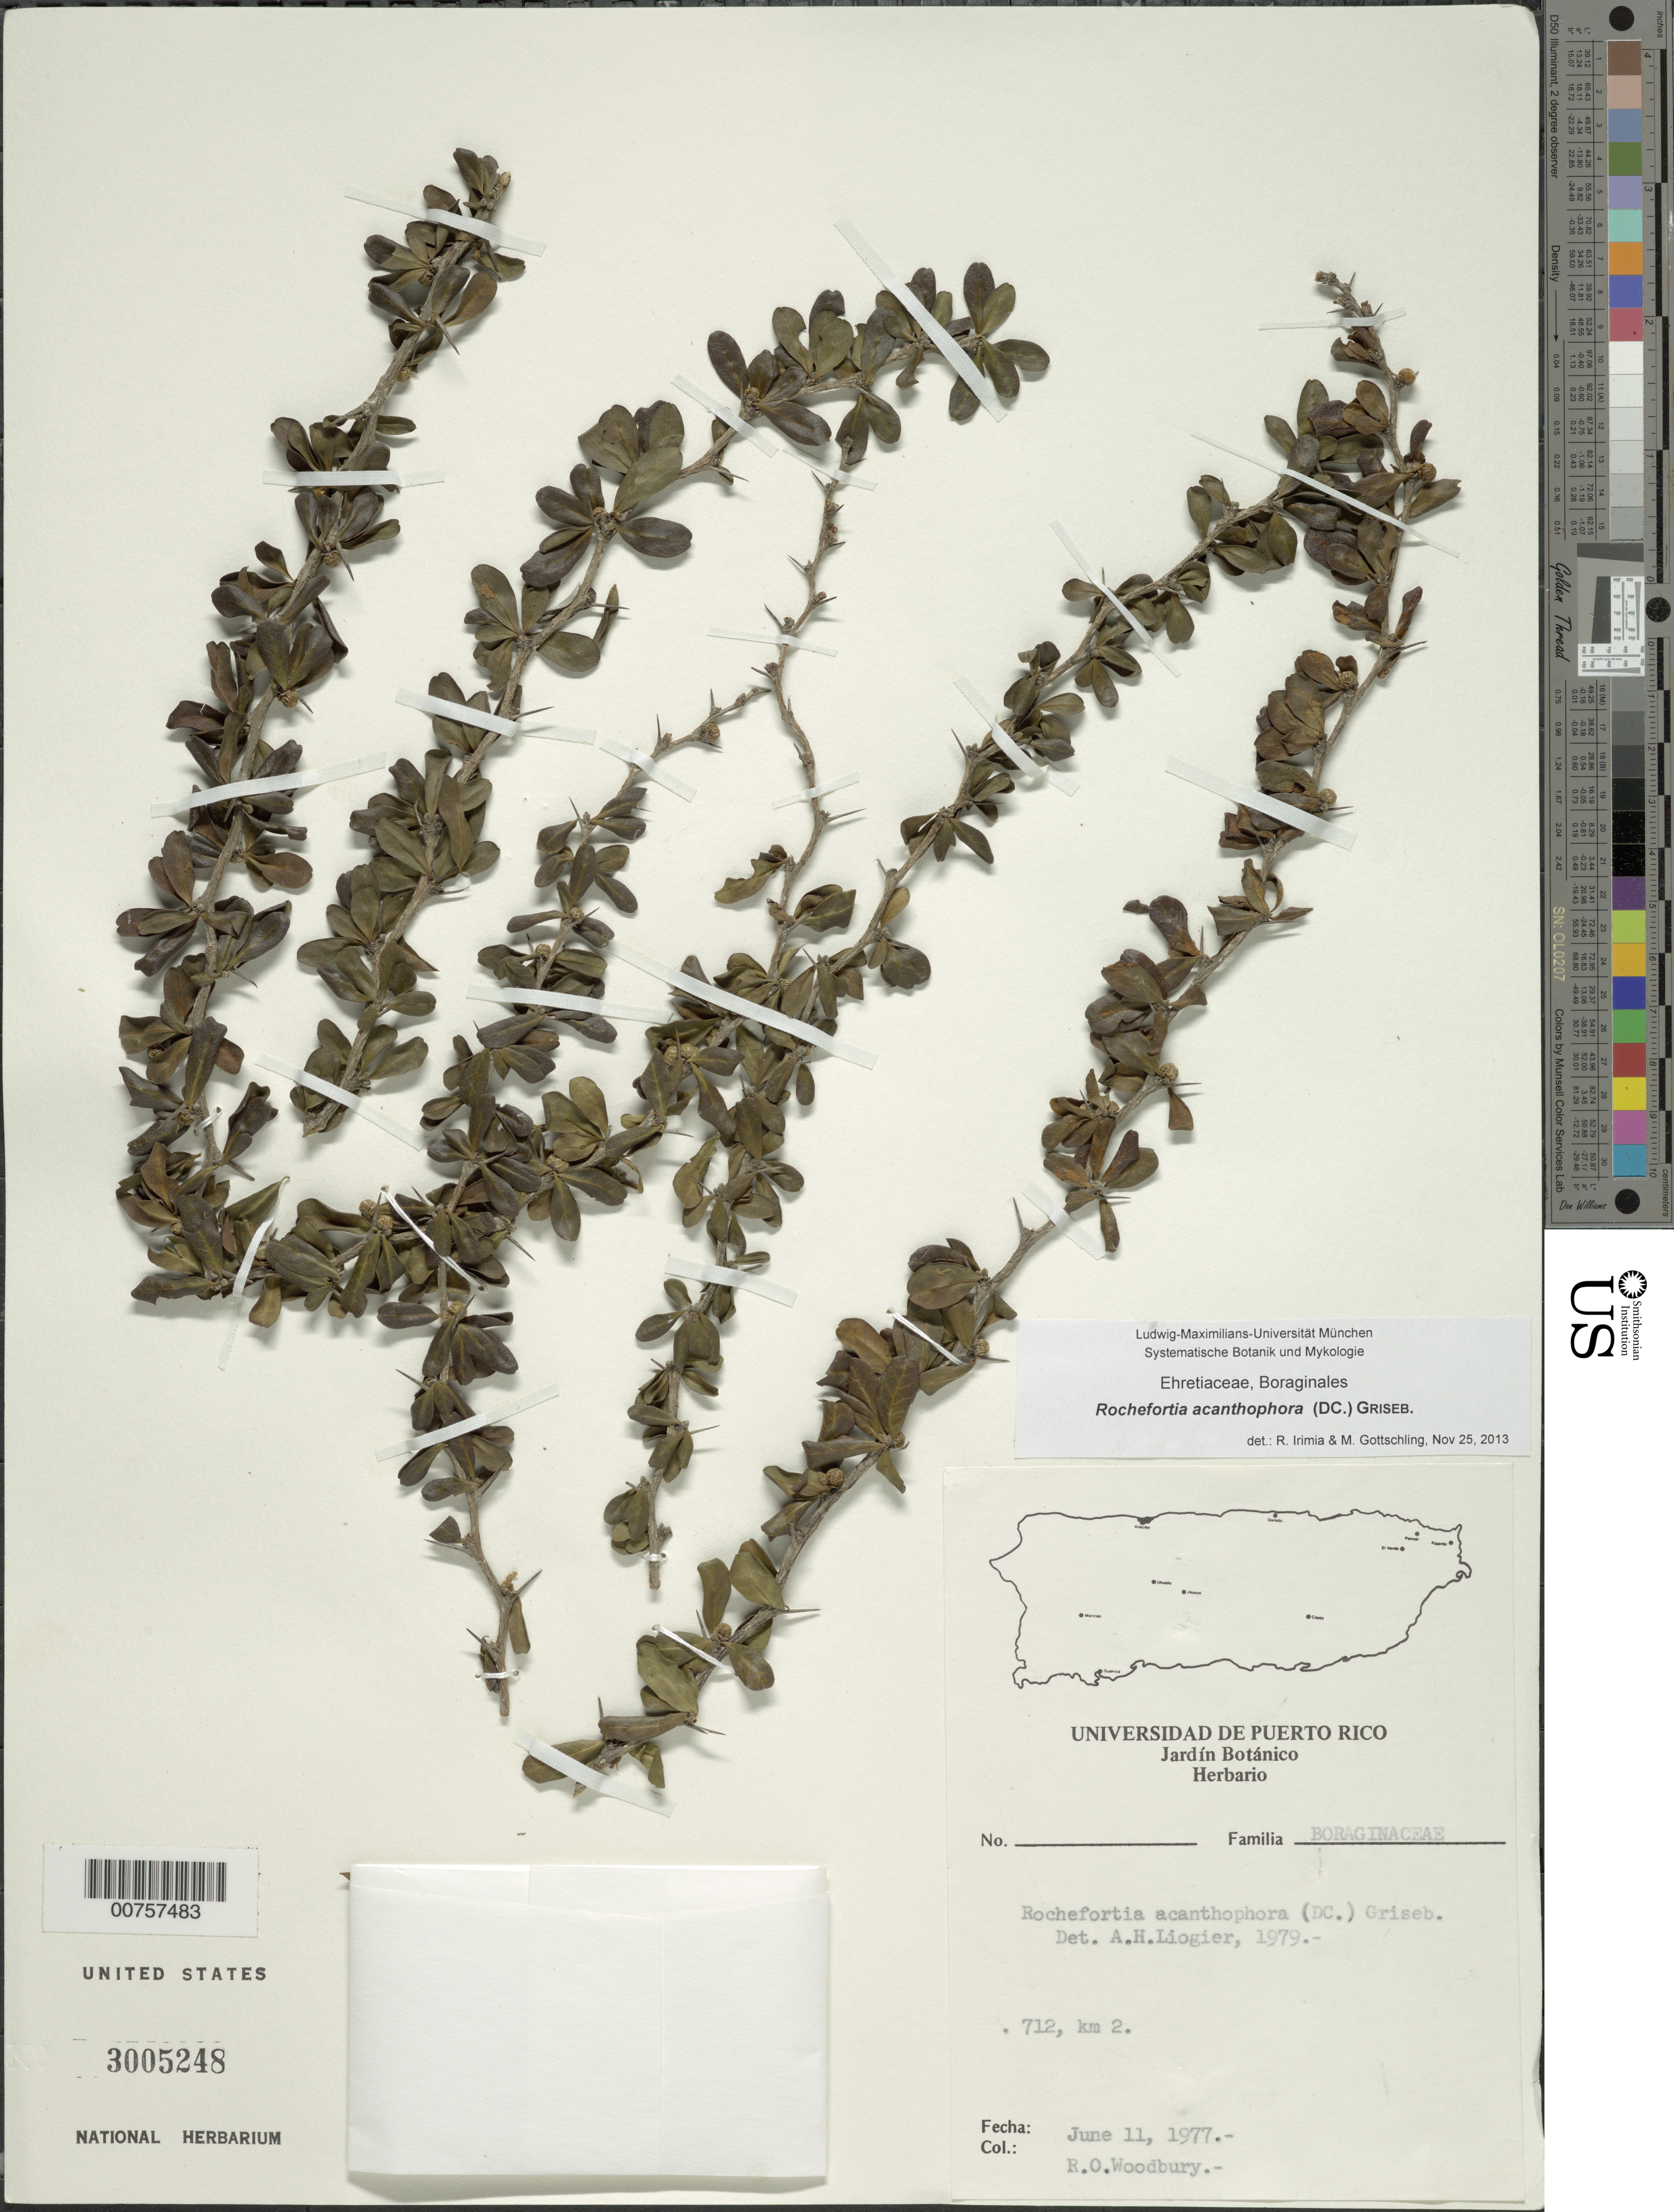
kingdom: Plantae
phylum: Tracheophyta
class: Magnoliopsida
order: Boraginales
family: Ehretiaceae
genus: Rochefortia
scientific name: Rochefortia acanthophora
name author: (DC.) Griseb.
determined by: Irimia, R.; Gottschling, M.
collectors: R. O. Woodbury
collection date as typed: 11 Jun 1977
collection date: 1977-06-11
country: Puerto Rico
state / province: Salinas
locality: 712, km 2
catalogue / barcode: US 3005248